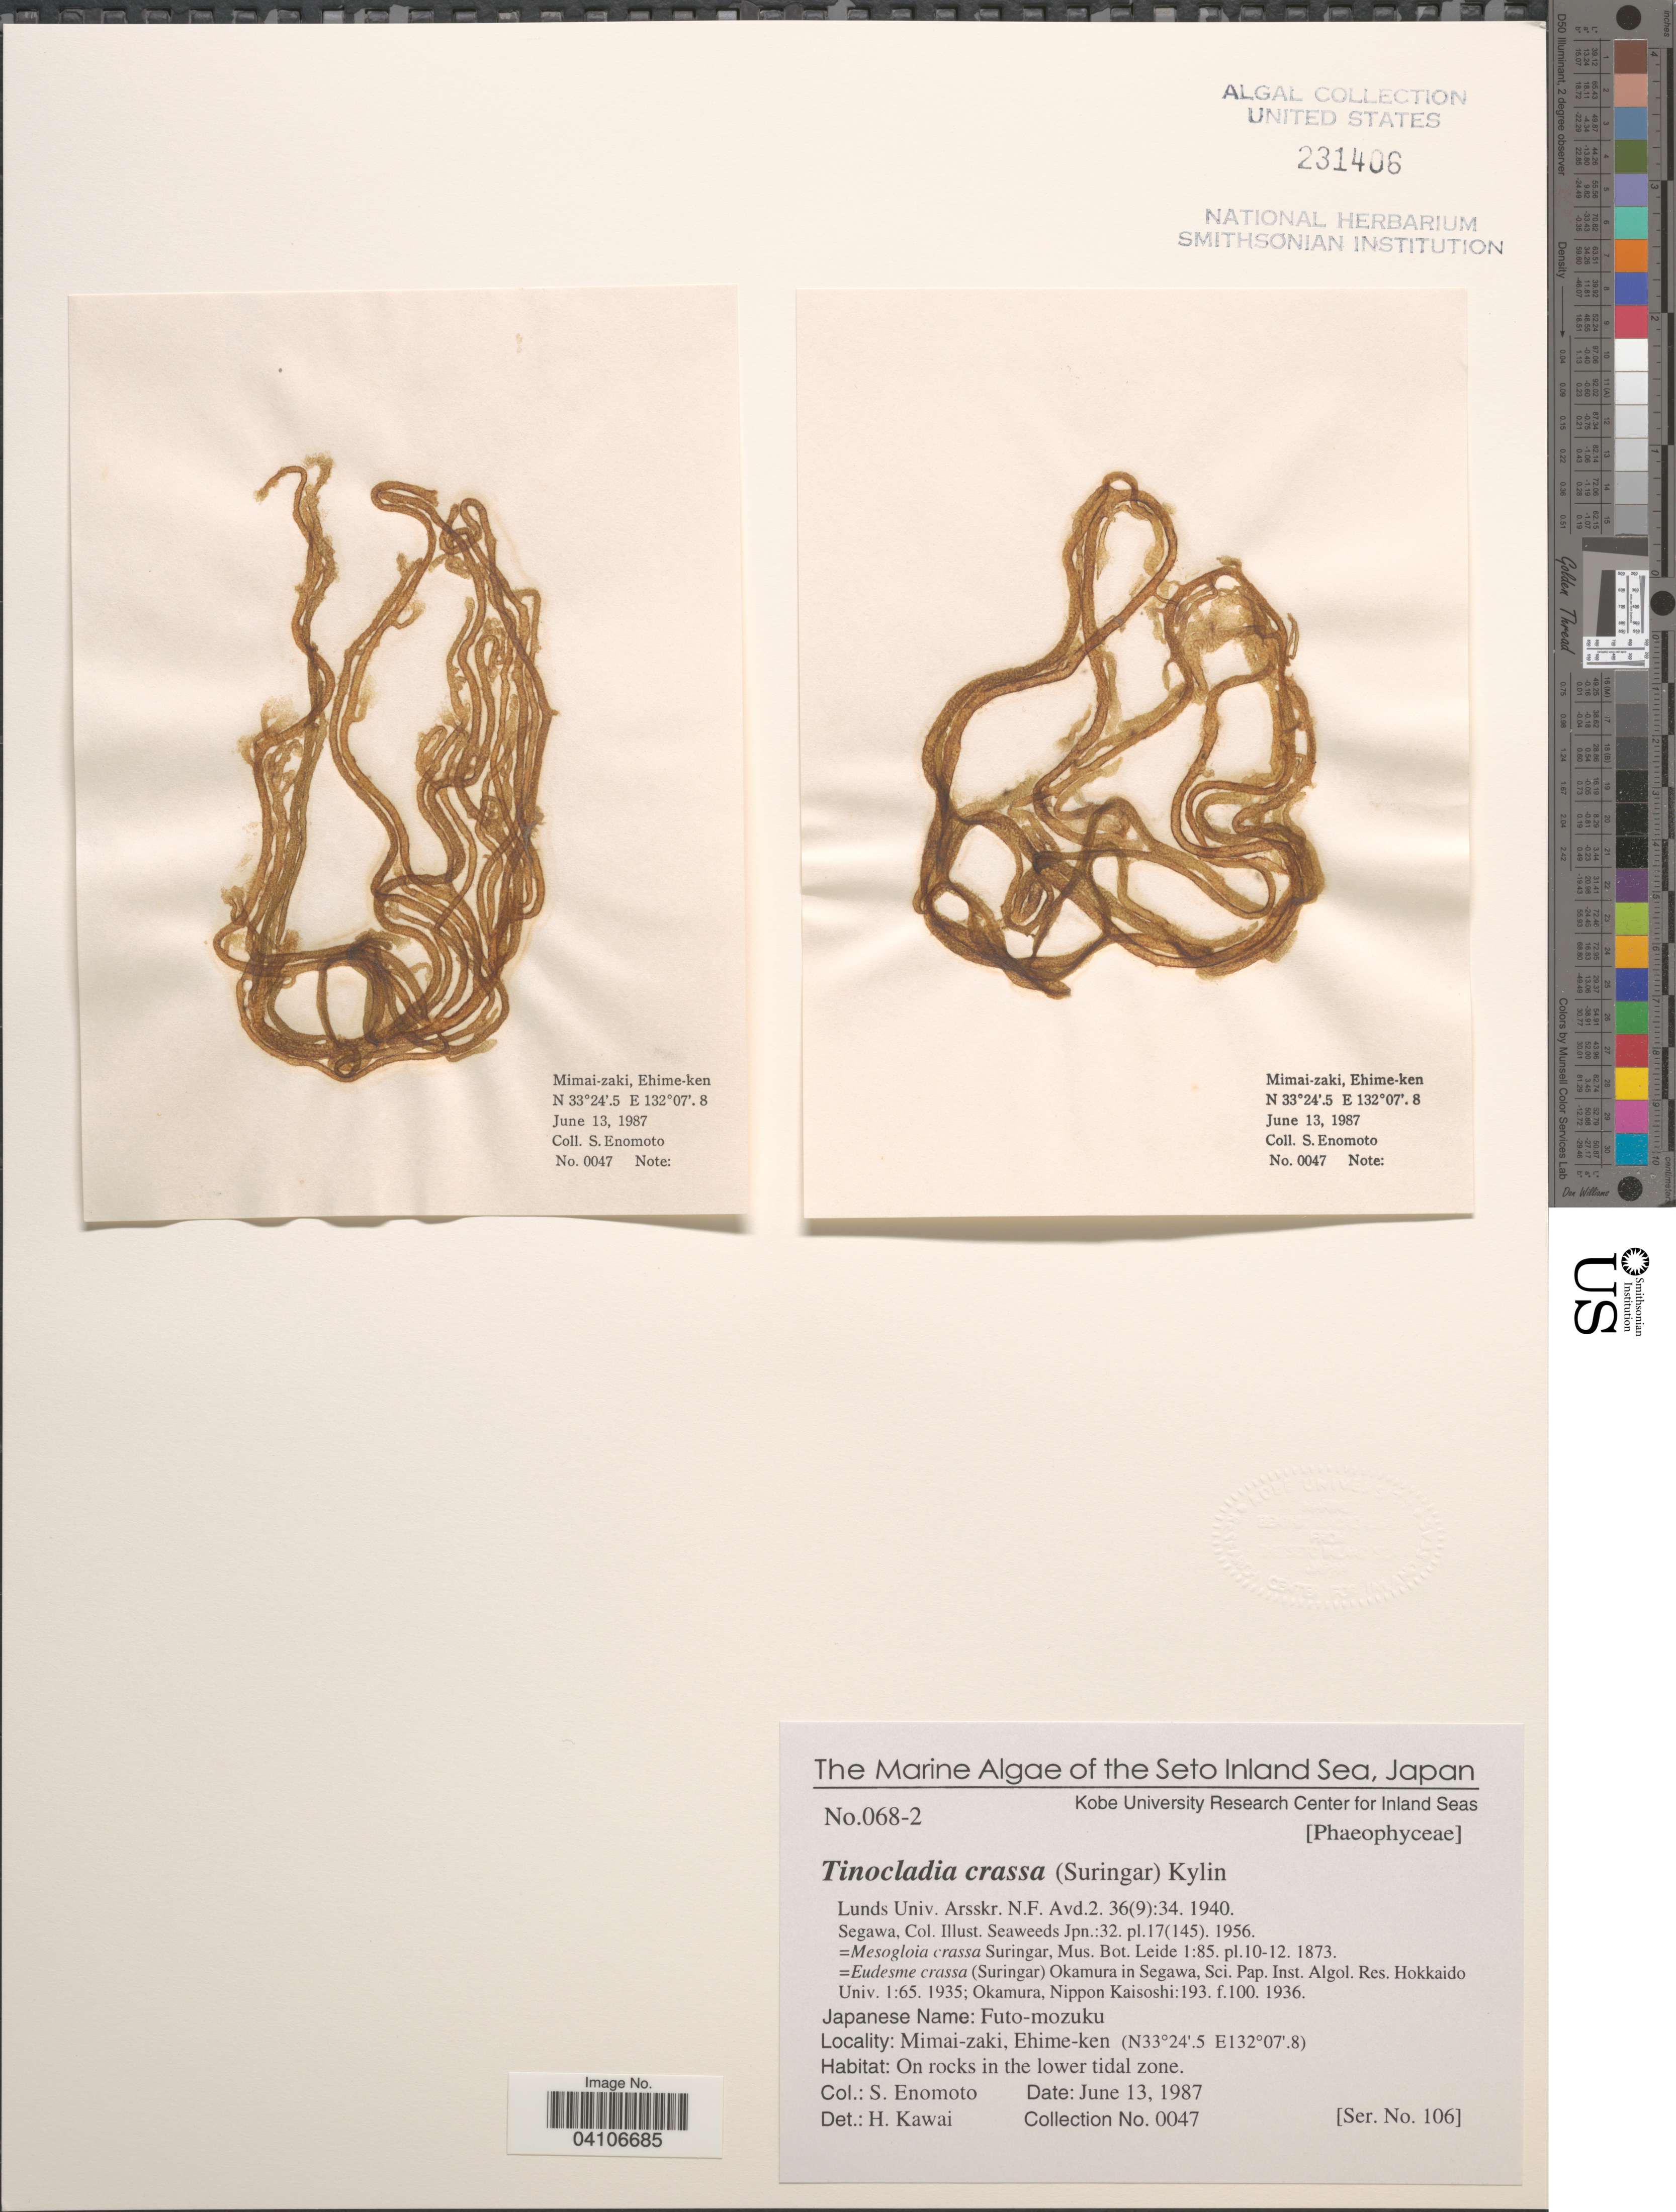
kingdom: Chromista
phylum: Ochrophyta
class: Phaeophyceae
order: Ectocarpales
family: Chordariaceae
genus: Tinocladia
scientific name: Tinocladia crassa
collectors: S. Enomoto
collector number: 0047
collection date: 1987-06-13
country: Japan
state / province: Ehime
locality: The Seto Inland Sea. Mimai-zaki, Ehime-ken.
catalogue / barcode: US 231406